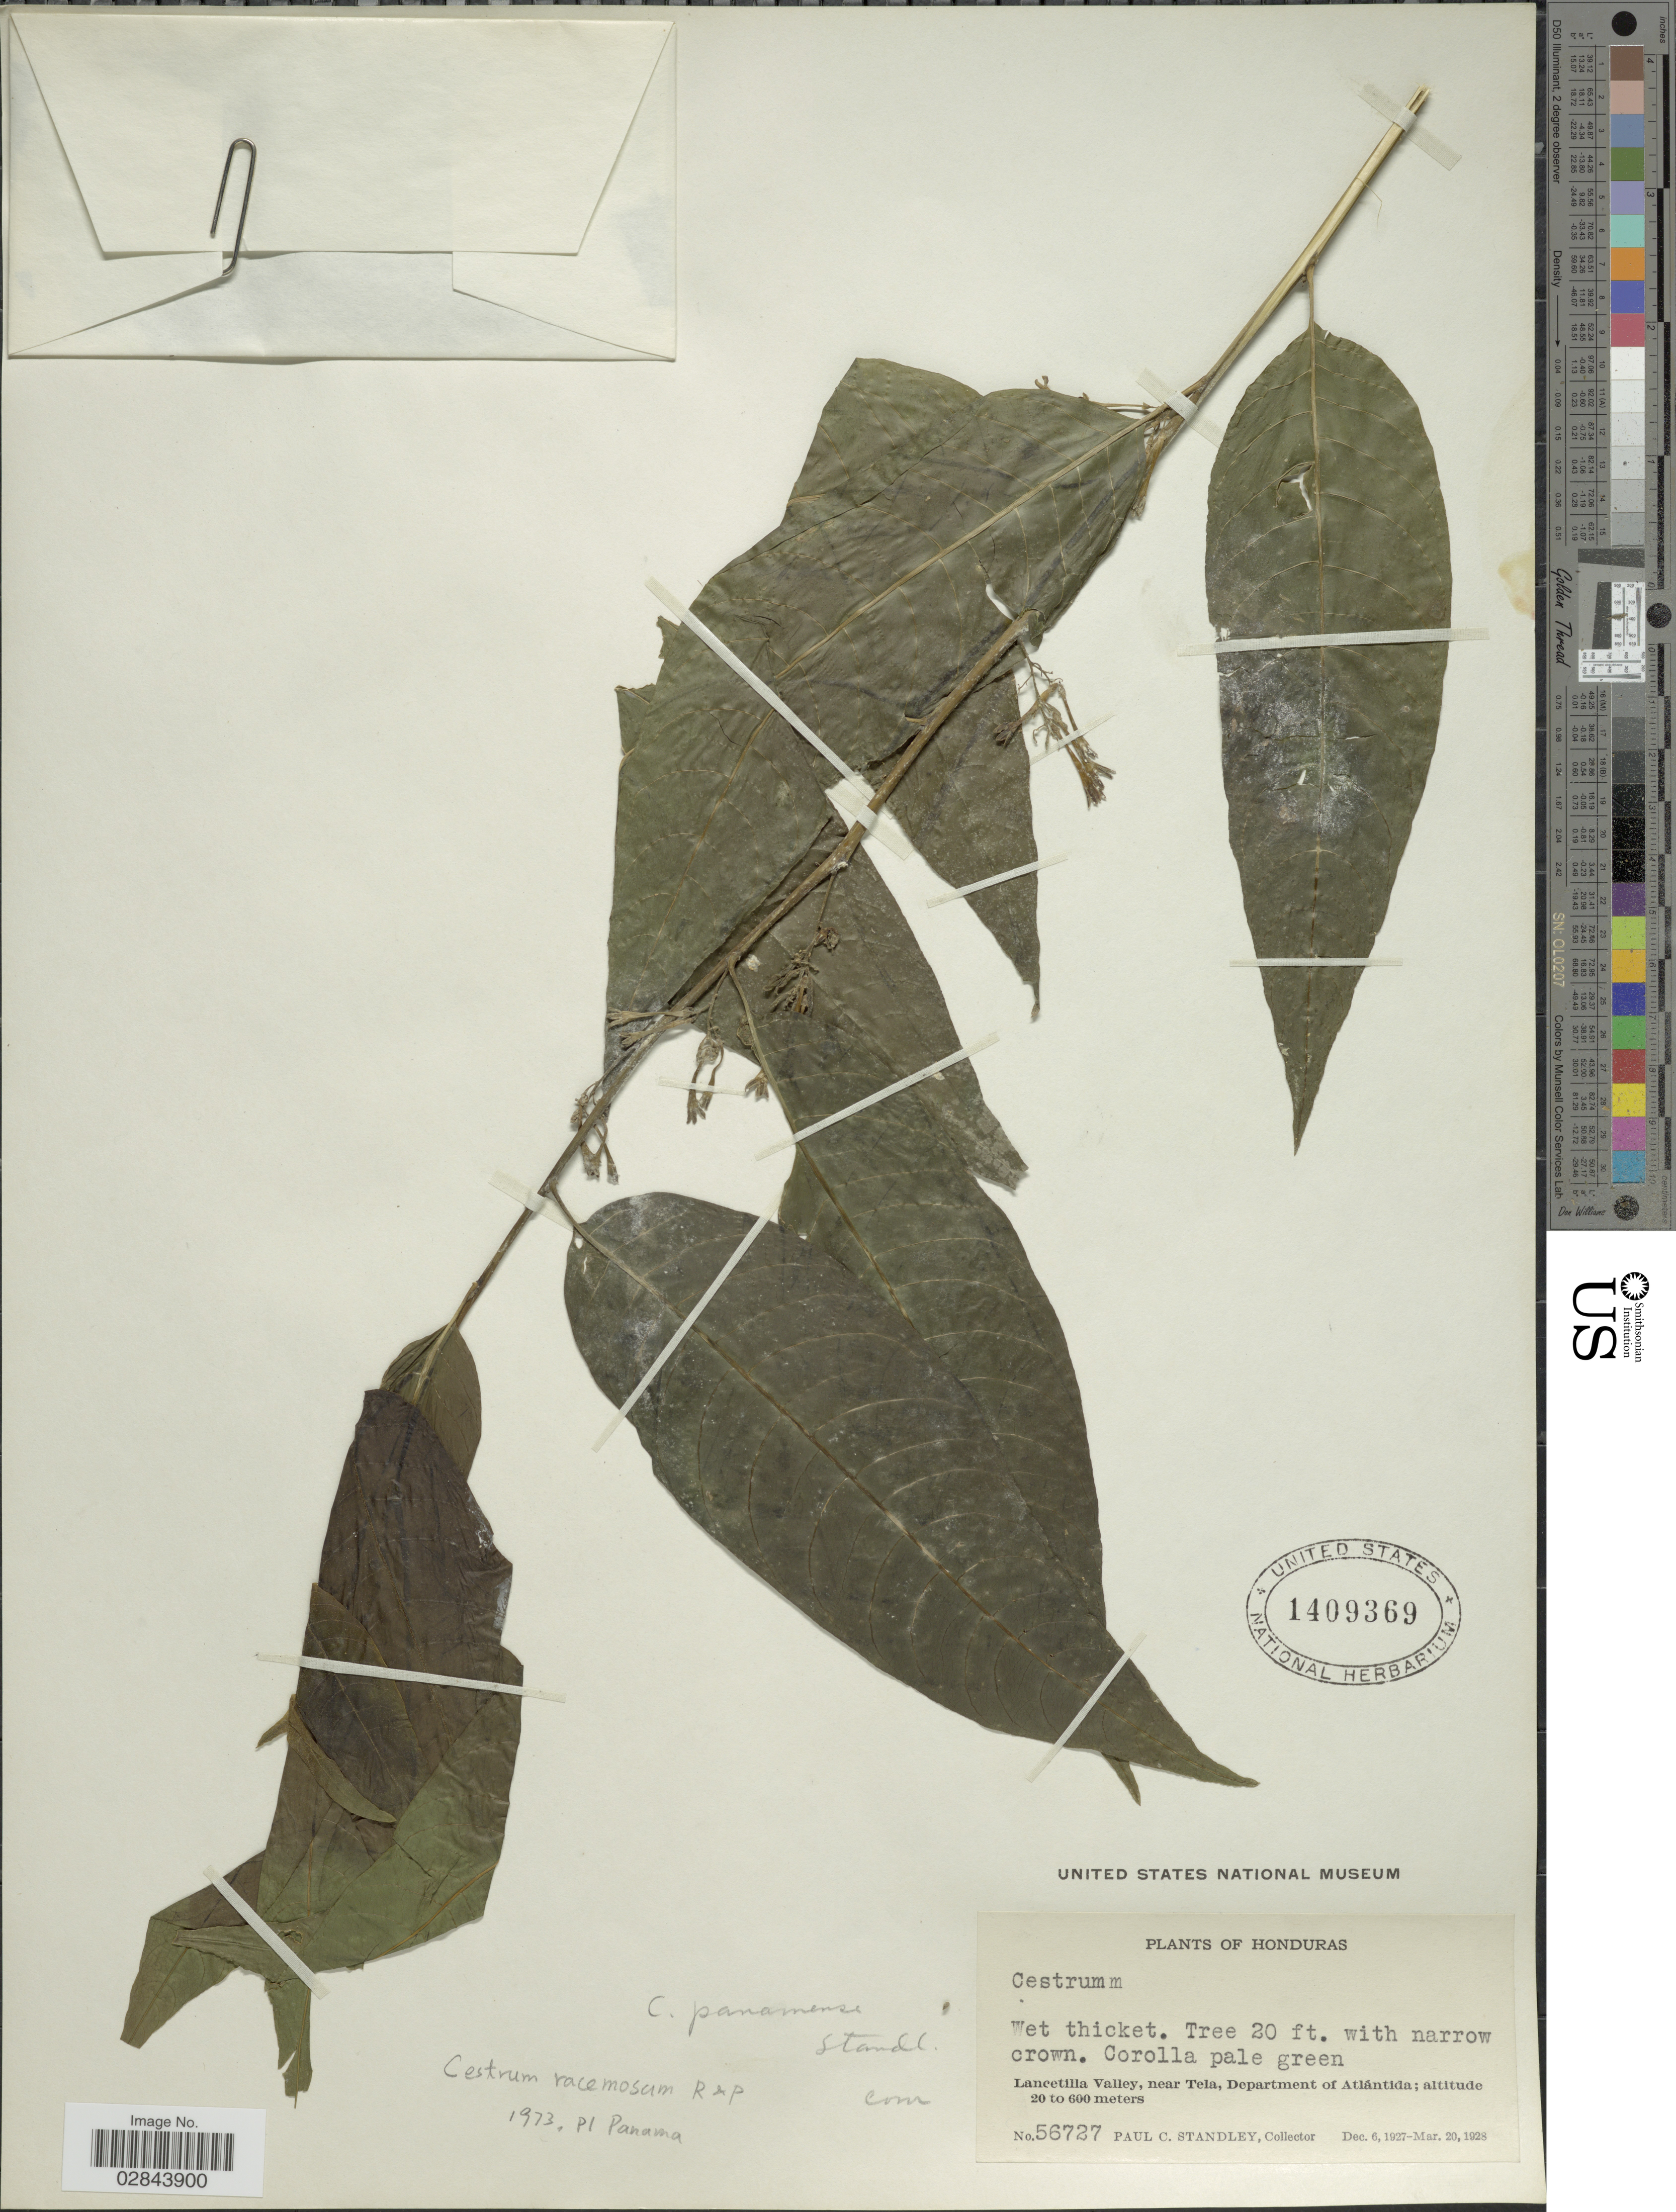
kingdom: Plantae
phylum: Tracheophyta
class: Magnoliopsida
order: Solanales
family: Solanaceae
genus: Cestrum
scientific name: Cestrum racemosum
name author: Ruiz & Pav.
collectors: P. C. Standley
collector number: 56727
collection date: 1927-12-06/1928-03-20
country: Honduras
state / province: Atlántida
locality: Lancetilla Valley, near Tela, Department of Atlántida.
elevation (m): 20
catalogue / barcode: US 1409369